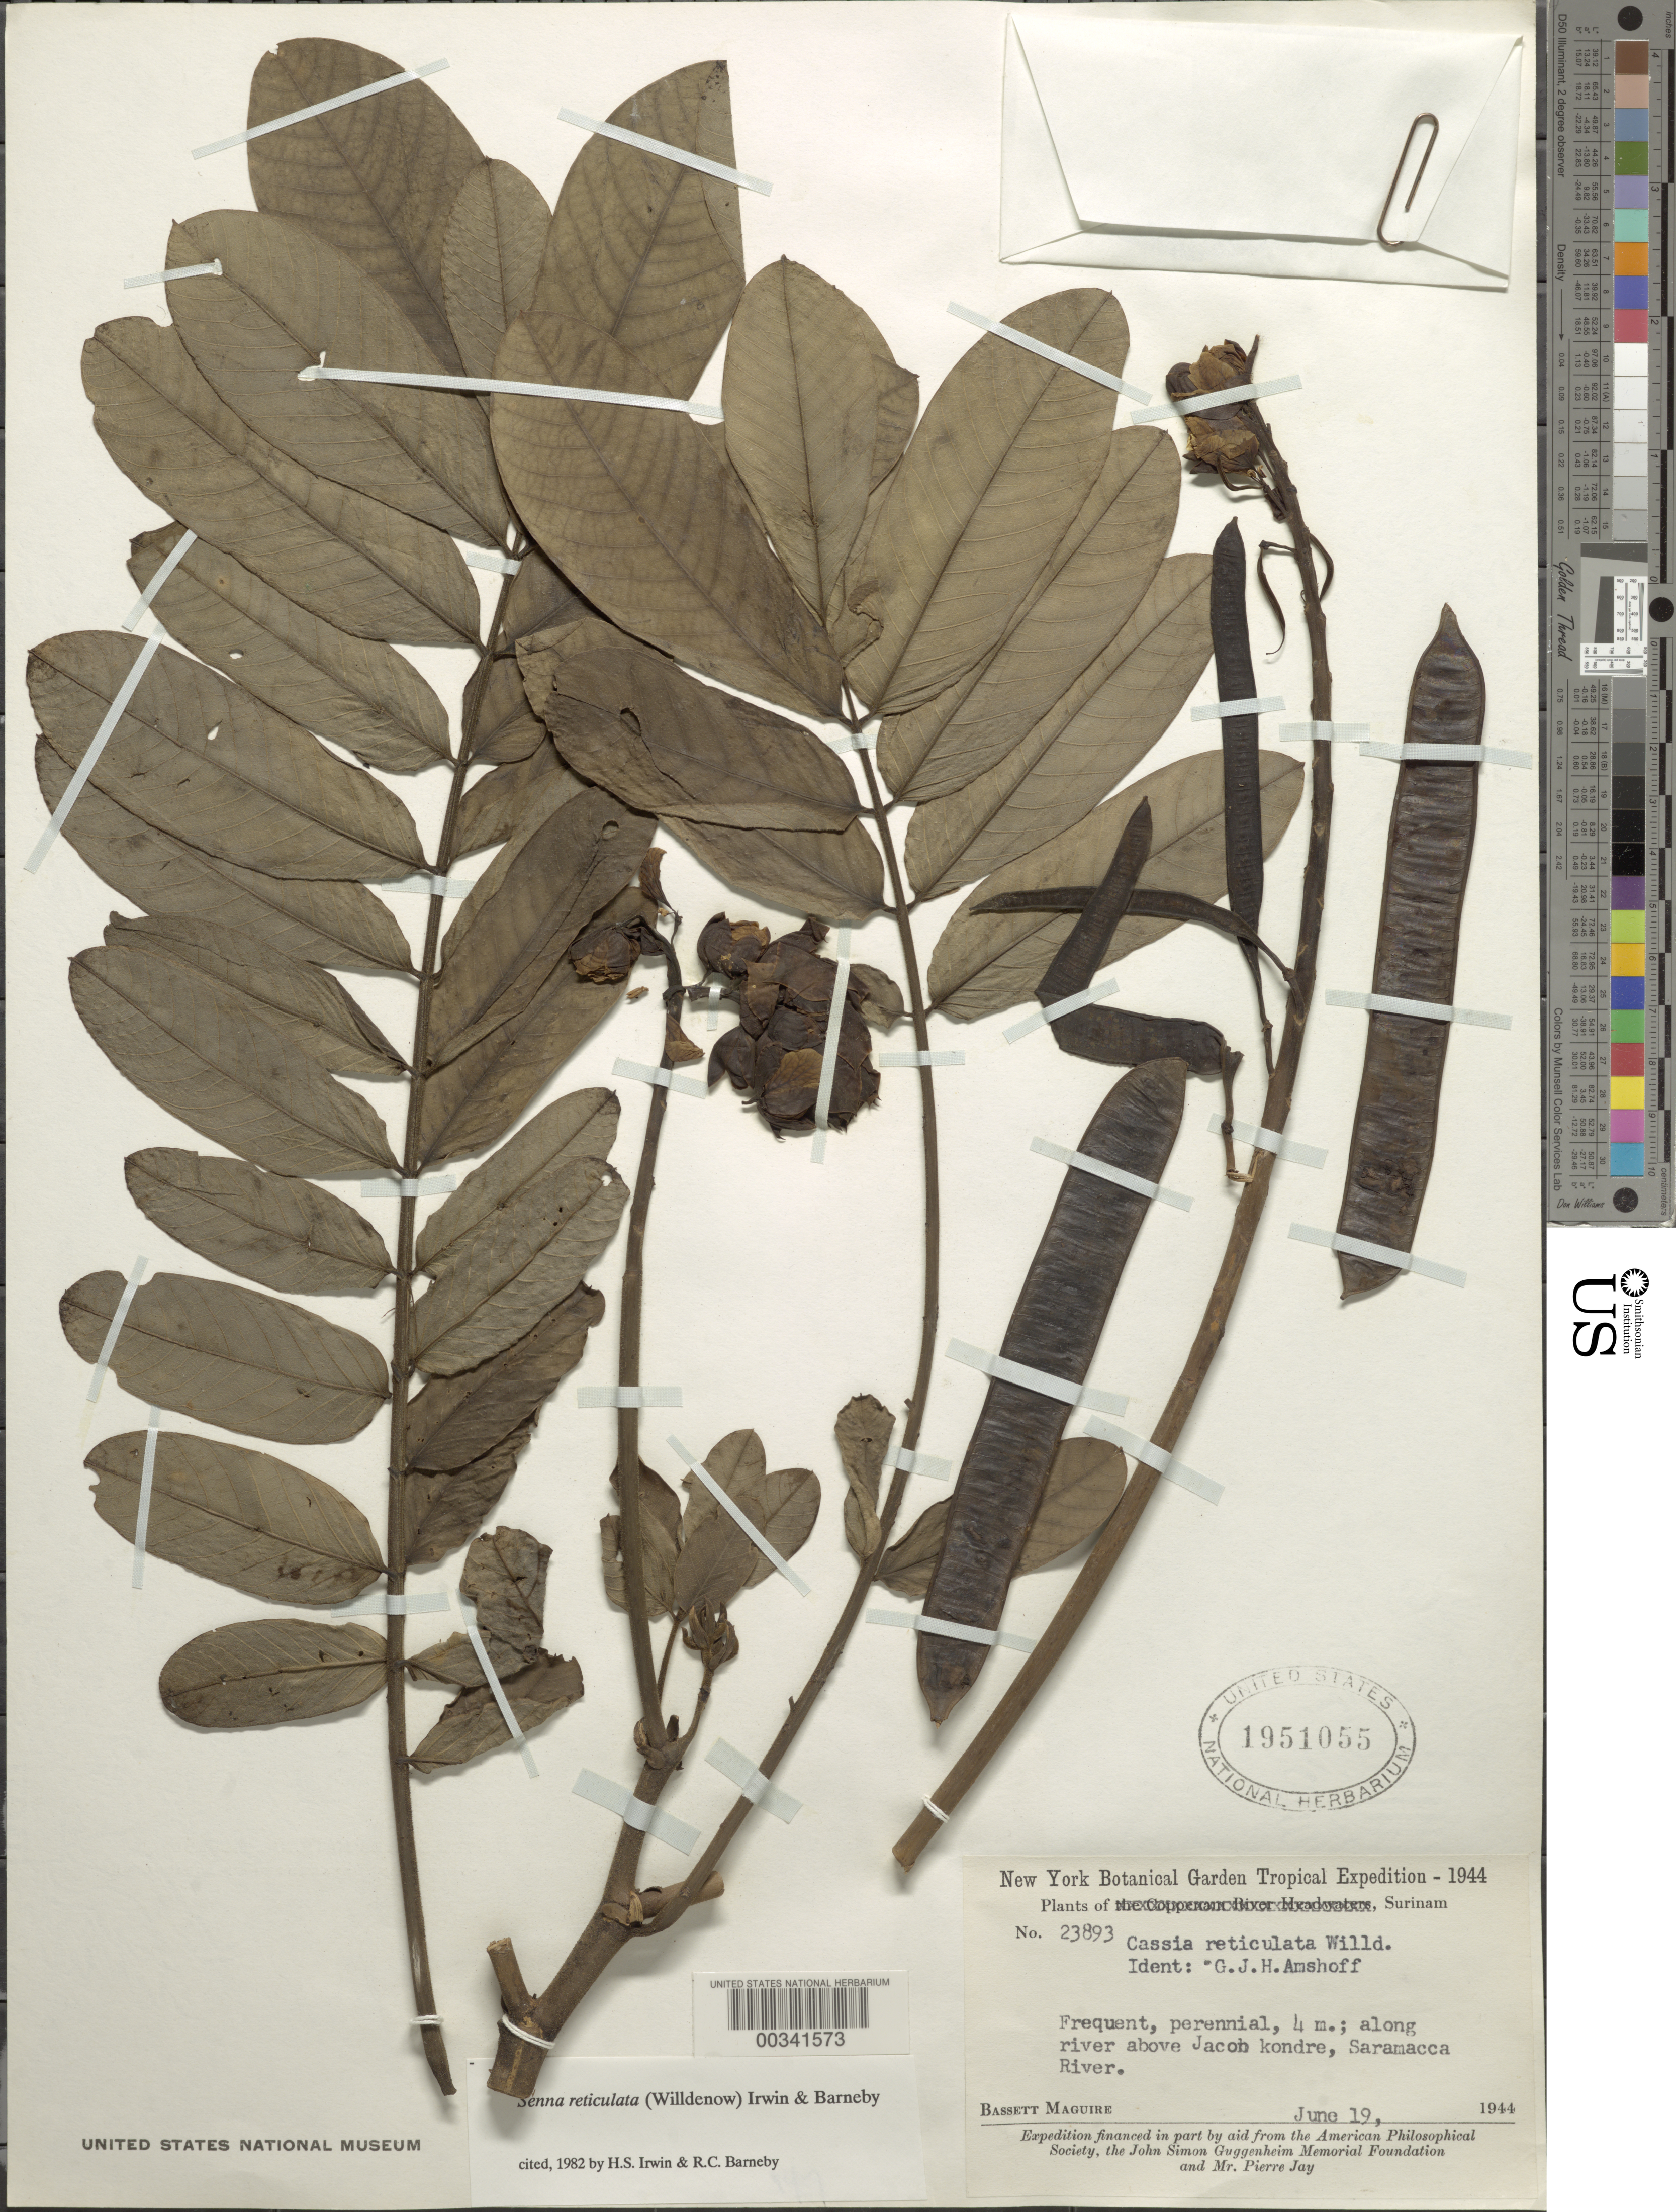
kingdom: Plantae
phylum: Tracheophyta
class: Magnoliopsida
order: Fabales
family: Fabaceae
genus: Senna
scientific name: Senna reticulata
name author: (Willd.) H.S. Irwin & Barneby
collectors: B. Maguire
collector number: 23893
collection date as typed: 19 Jun 1944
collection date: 1944-06-19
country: Suriname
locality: Along river above jacob kondre, saramacca river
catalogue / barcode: US 1951055